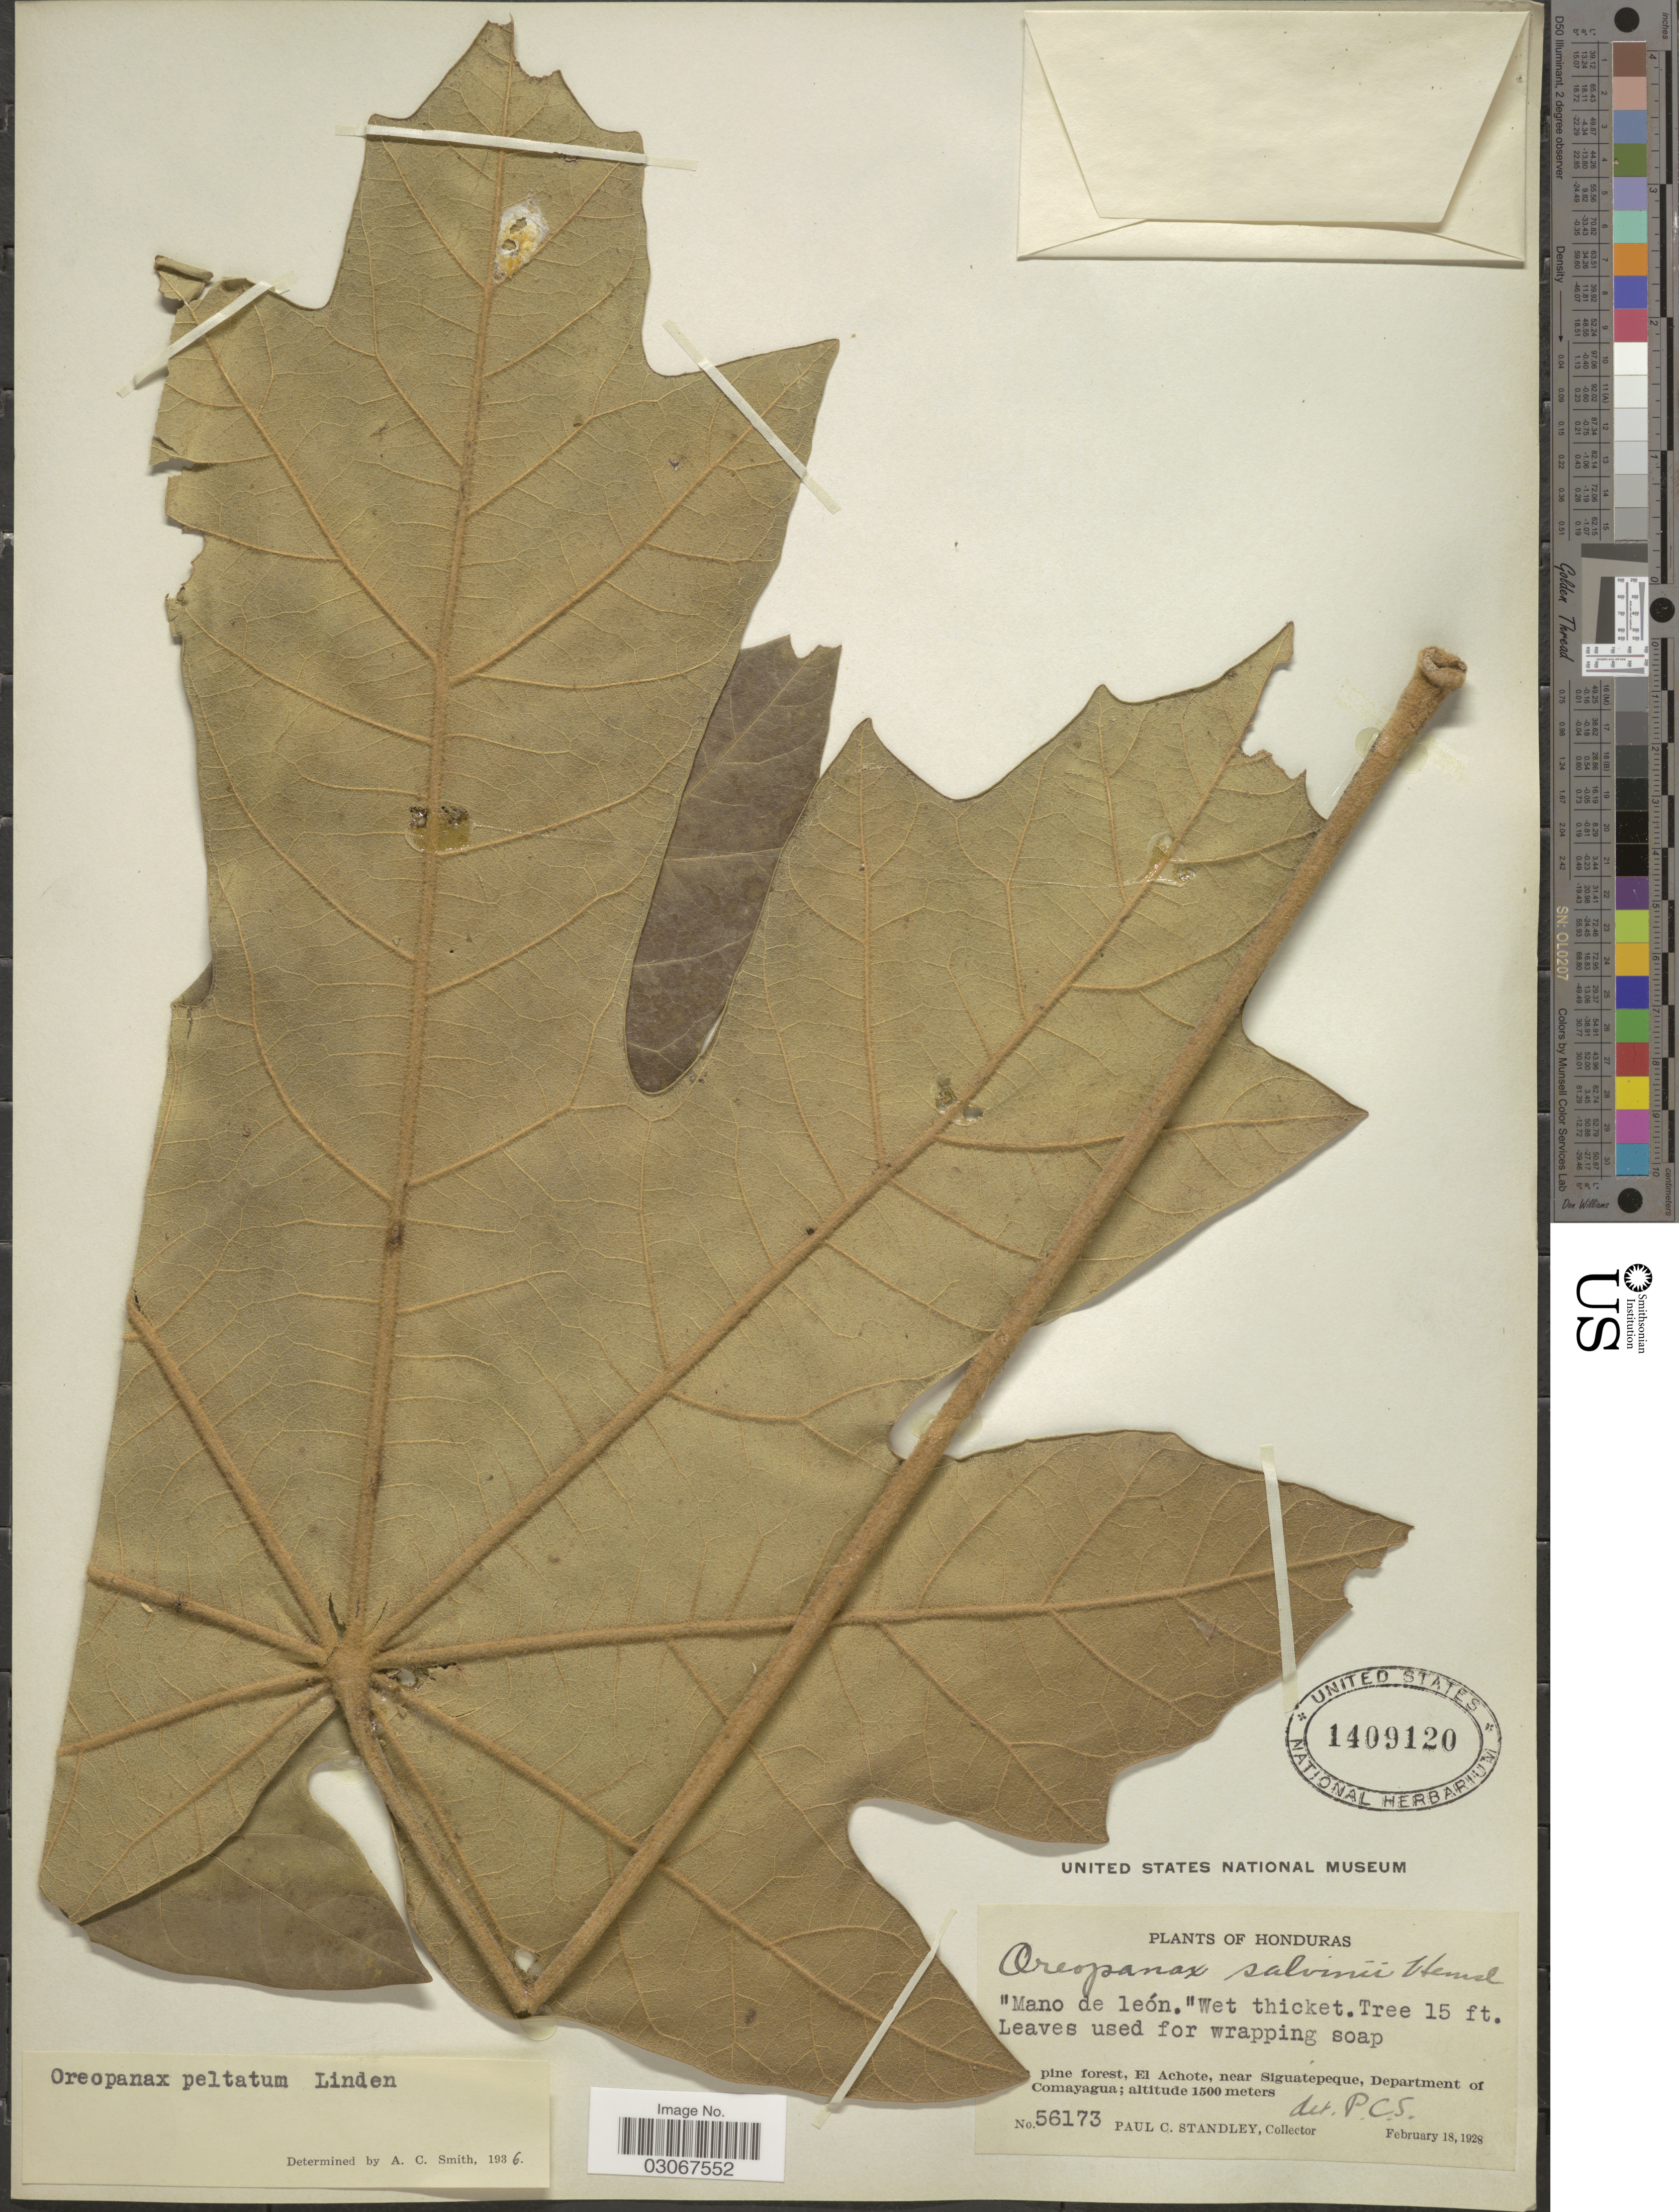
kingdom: Plantae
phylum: Tracheophyta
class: Magnoliopsida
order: Apiales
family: Araliaceae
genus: Oreopanax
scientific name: Oreopanax peltatus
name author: Linden ex Regel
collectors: P. C. Standley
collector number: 56173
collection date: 1928-02-18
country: Honduras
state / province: Comayagua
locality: El Achote, near Siguatepeque, Department of Comayagua.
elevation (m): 1500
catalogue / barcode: US 1409120